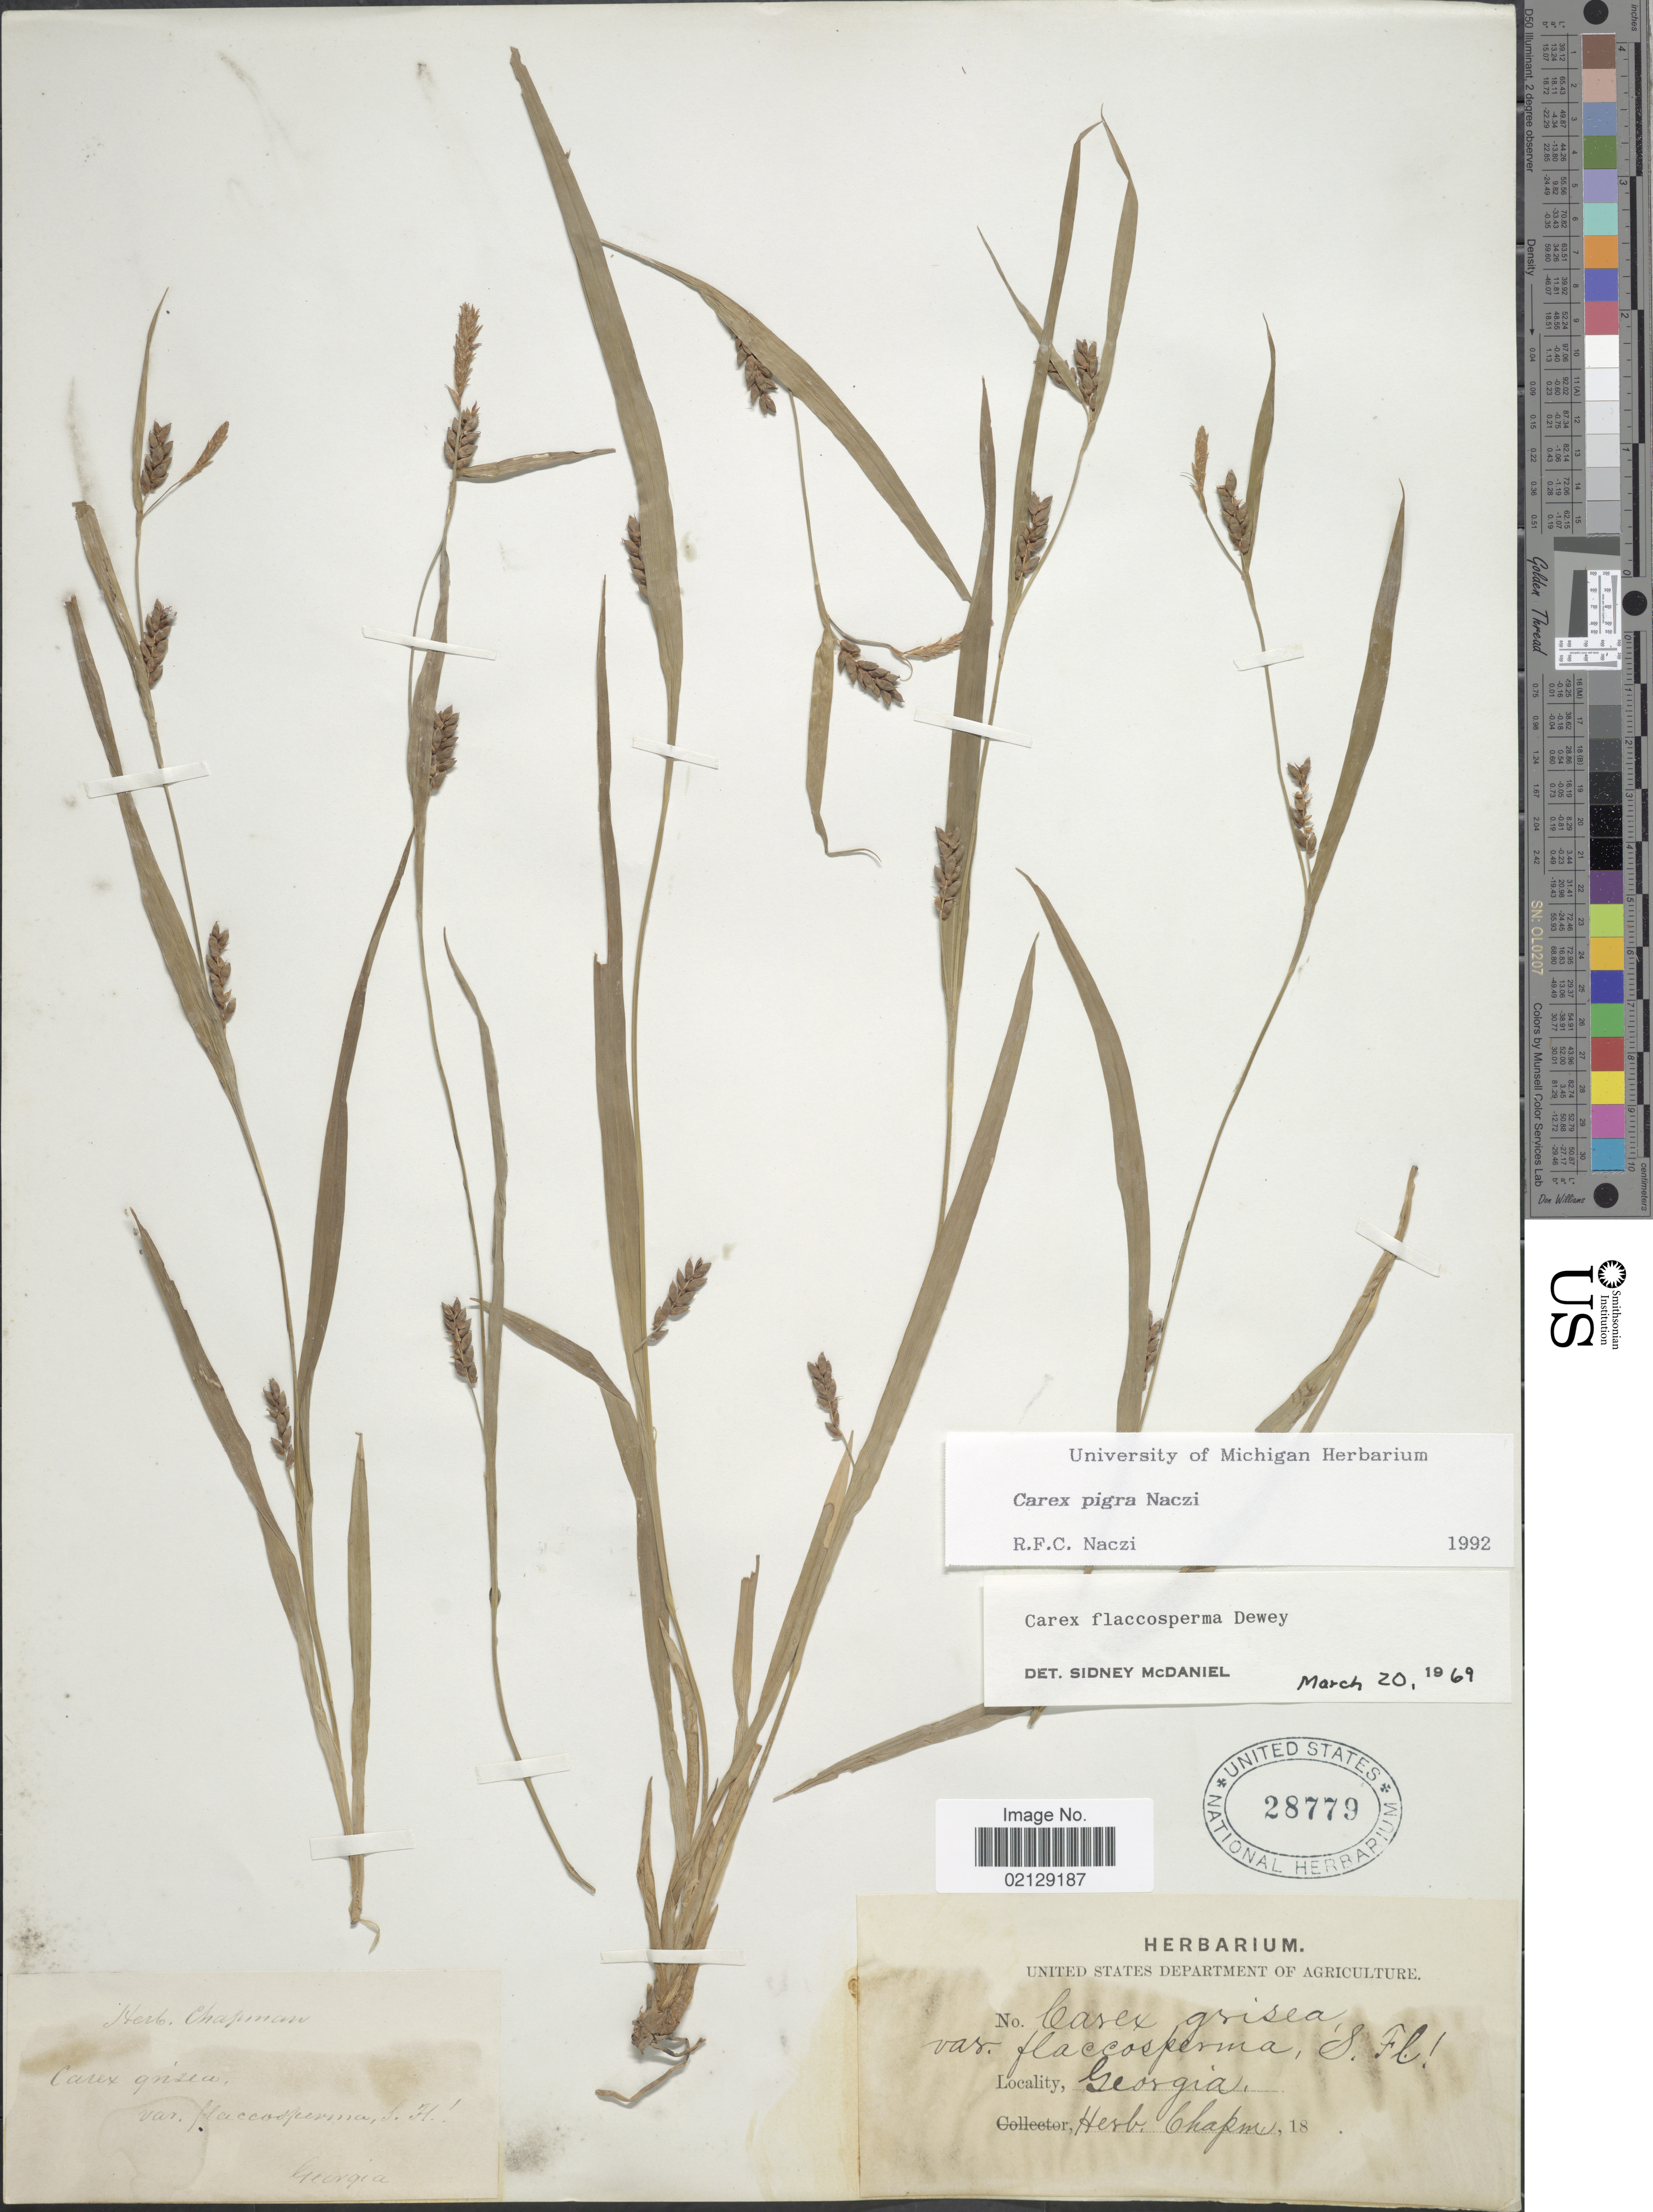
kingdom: Plantae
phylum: Tracheophyta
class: Liliopsida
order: Poales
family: Cyperaceae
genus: Carex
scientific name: Carex pigra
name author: Naczi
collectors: ex herb. Chapman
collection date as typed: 18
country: United States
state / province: Georgia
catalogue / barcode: US 28779